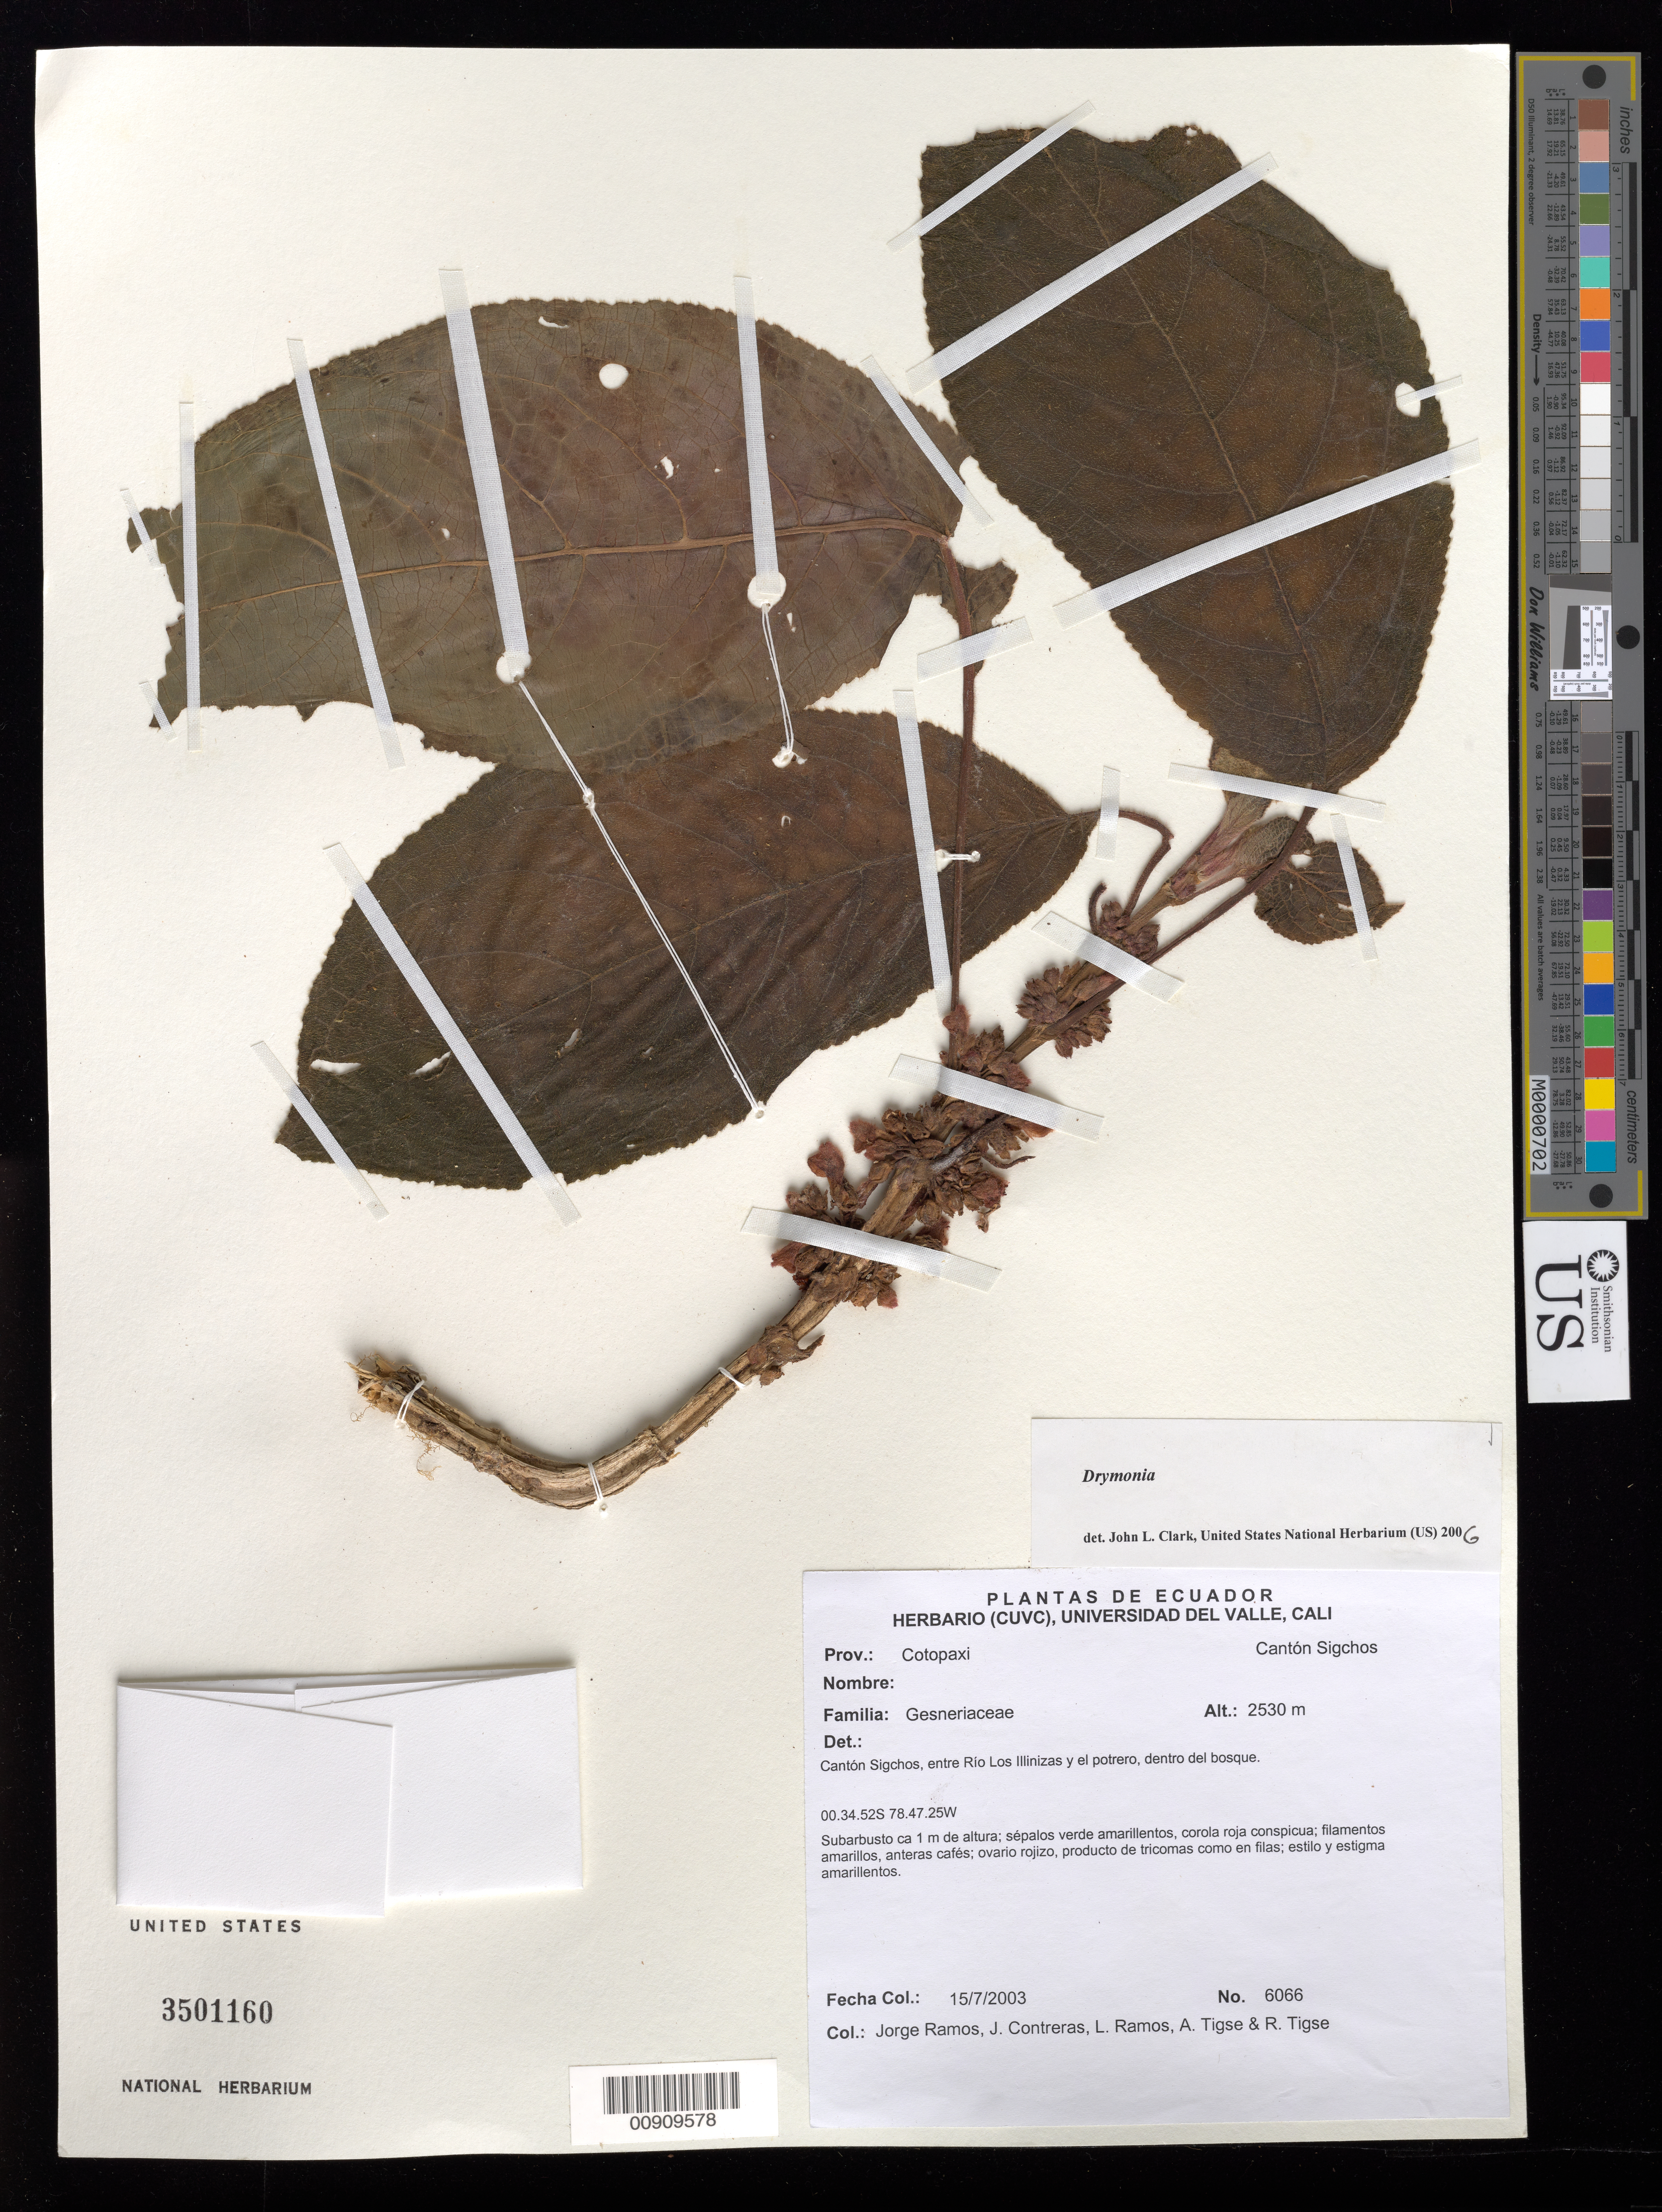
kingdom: Plantae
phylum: Tracheophyta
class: Magnoliopsida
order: Lamiales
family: Gesneriaceae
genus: Drymonia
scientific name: Drymonia sp.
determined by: Clark, J. L., (SEL), The Marie Selby Botanical Garden (UNITED STATES)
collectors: J. Ramos, J. Contreras, L. Ramos, A. Tigse & R. Tigse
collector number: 6066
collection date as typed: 15 Jul 2003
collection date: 2003-07-15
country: Ecuador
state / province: Cotopaxi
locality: Cantón Sigchos, entre Rio Los Illinizas y el potrero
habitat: Dentro del bosque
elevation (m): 2530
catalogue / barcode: US 3501160